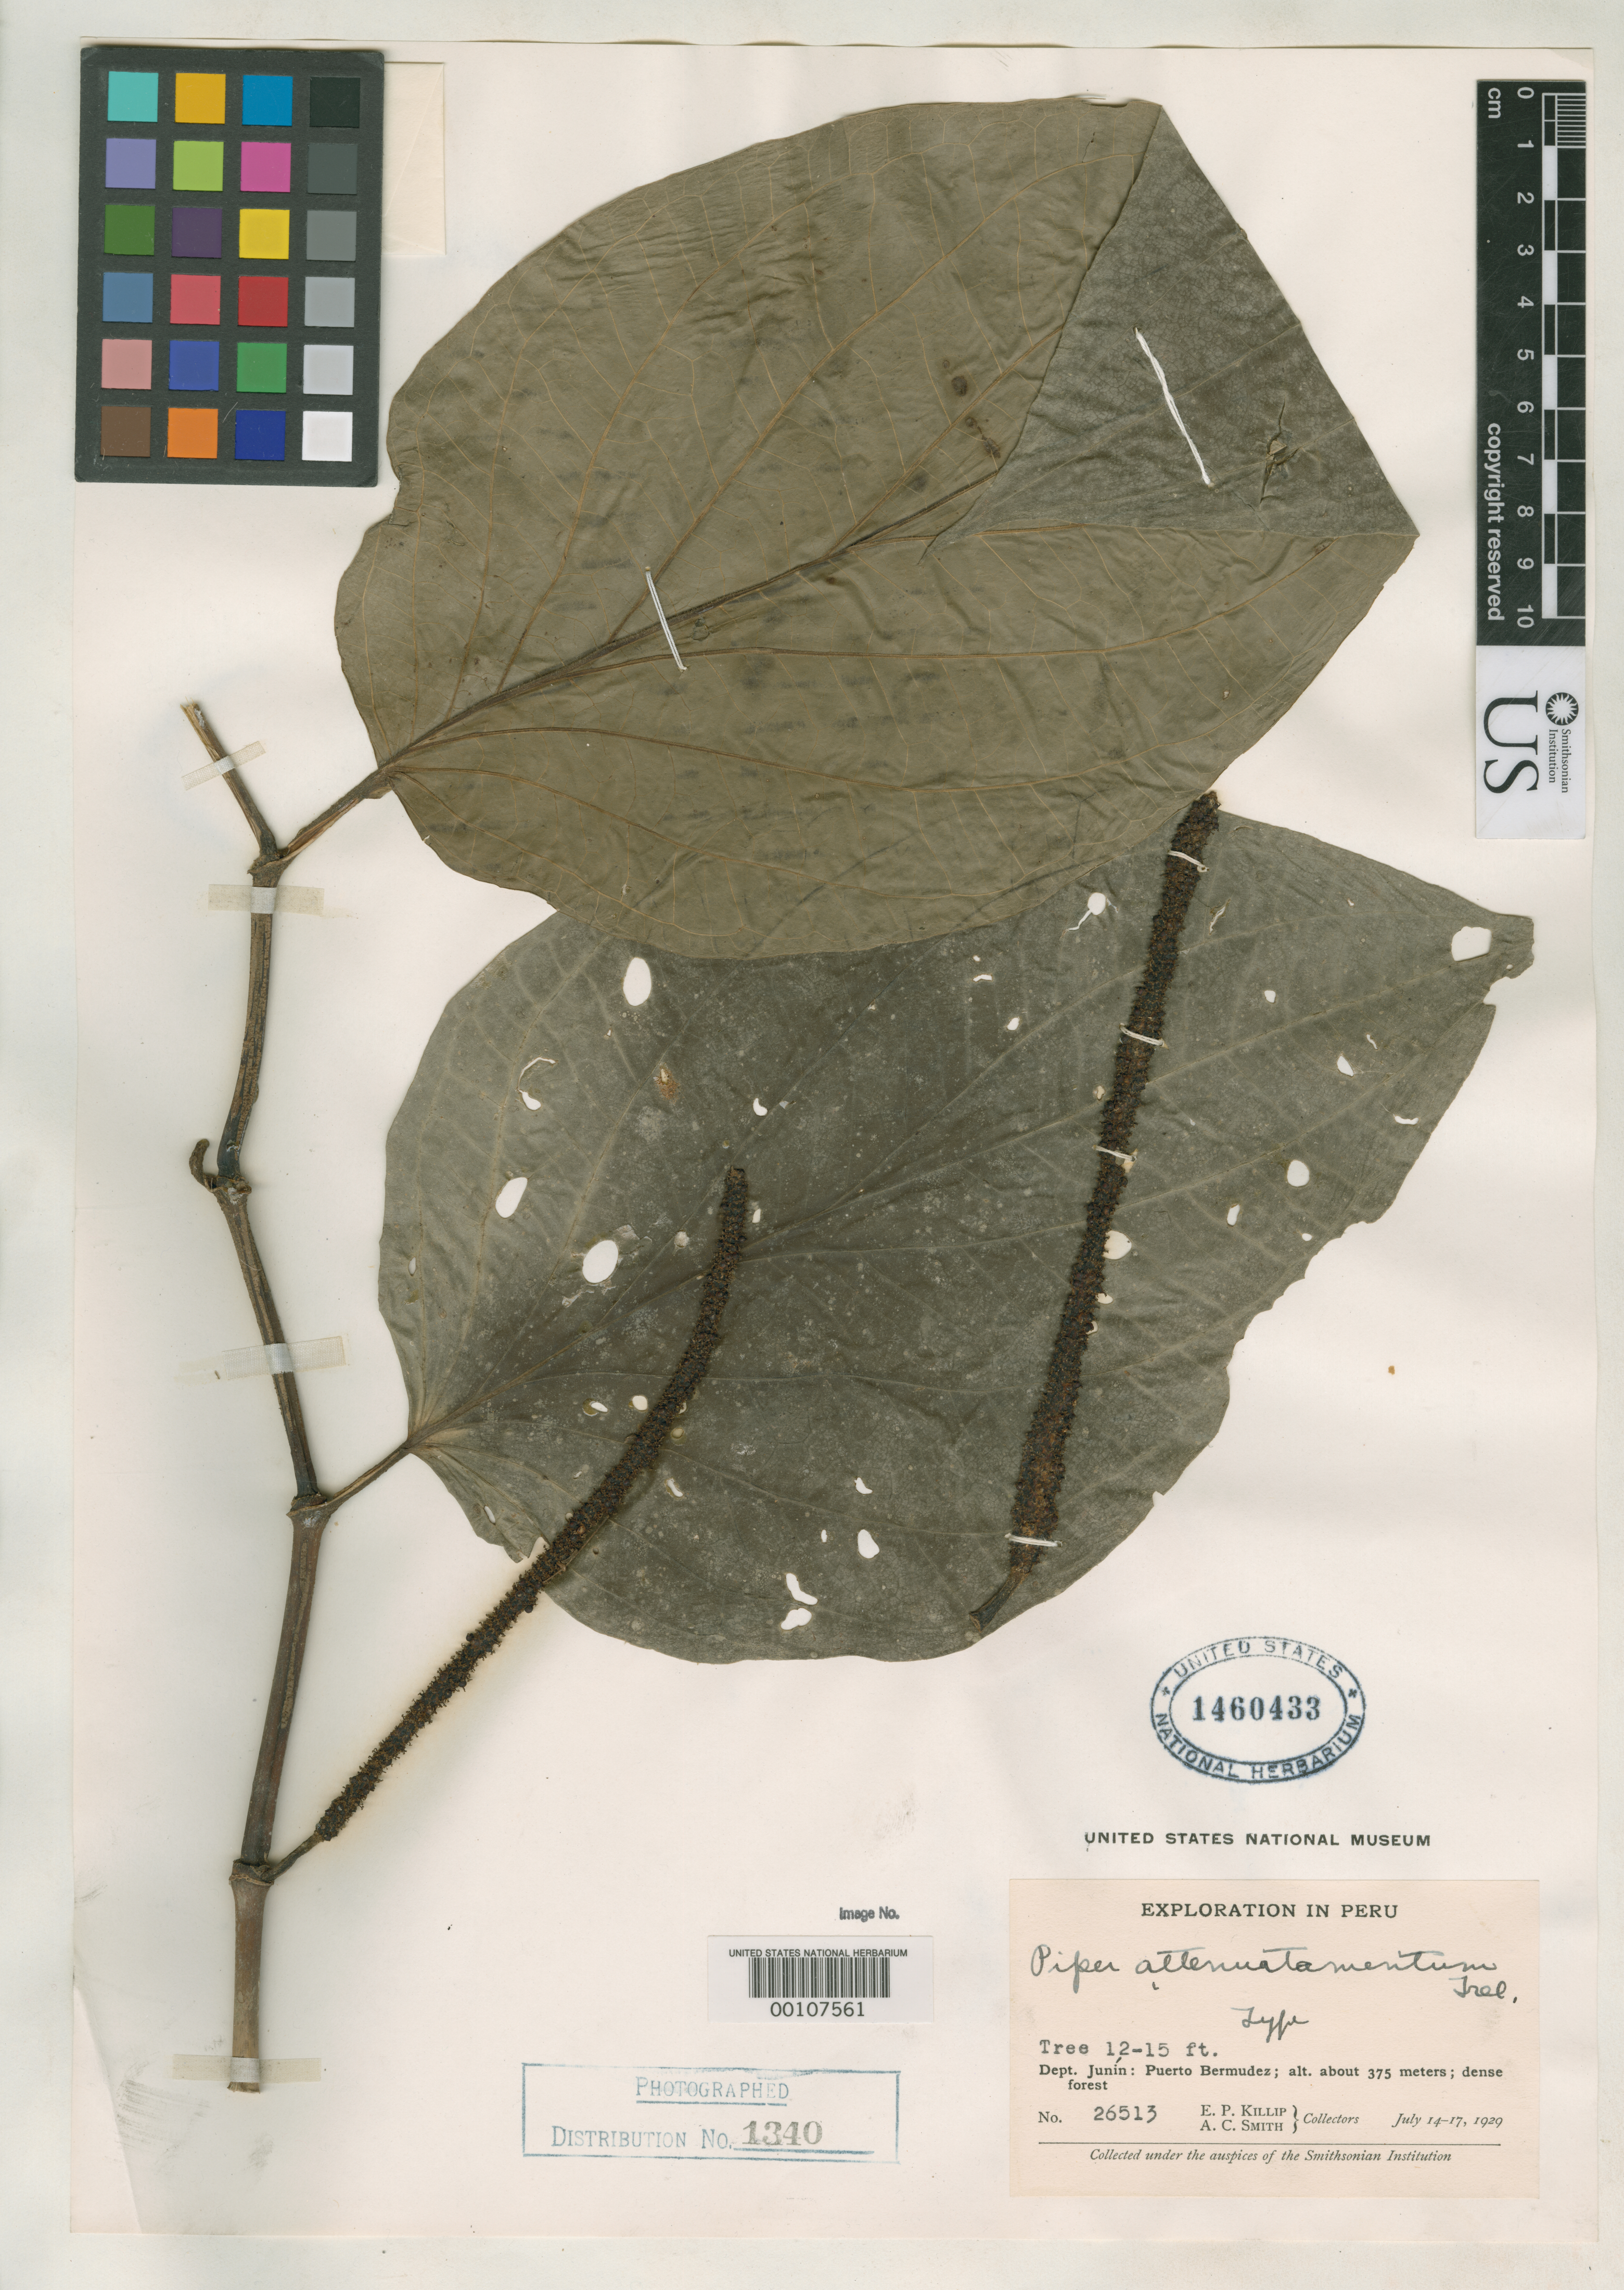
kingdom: Plantae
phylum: Tracheophyta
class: Magnoliopsida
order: Piperales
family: Piperaceae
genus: Piper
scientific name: Piper attenuatamentum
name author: Trel. in J.F. Macbr.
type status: Holotype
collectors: E. P. Killip & A. C. Smith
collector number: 26513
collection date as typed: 14 Jul 1929 to 17 Jul 1929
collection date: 1929-07-14/1929-07-17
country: Peru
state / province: Junín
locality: Puerto Bermudez.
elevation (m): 375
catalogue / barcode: US 1460433